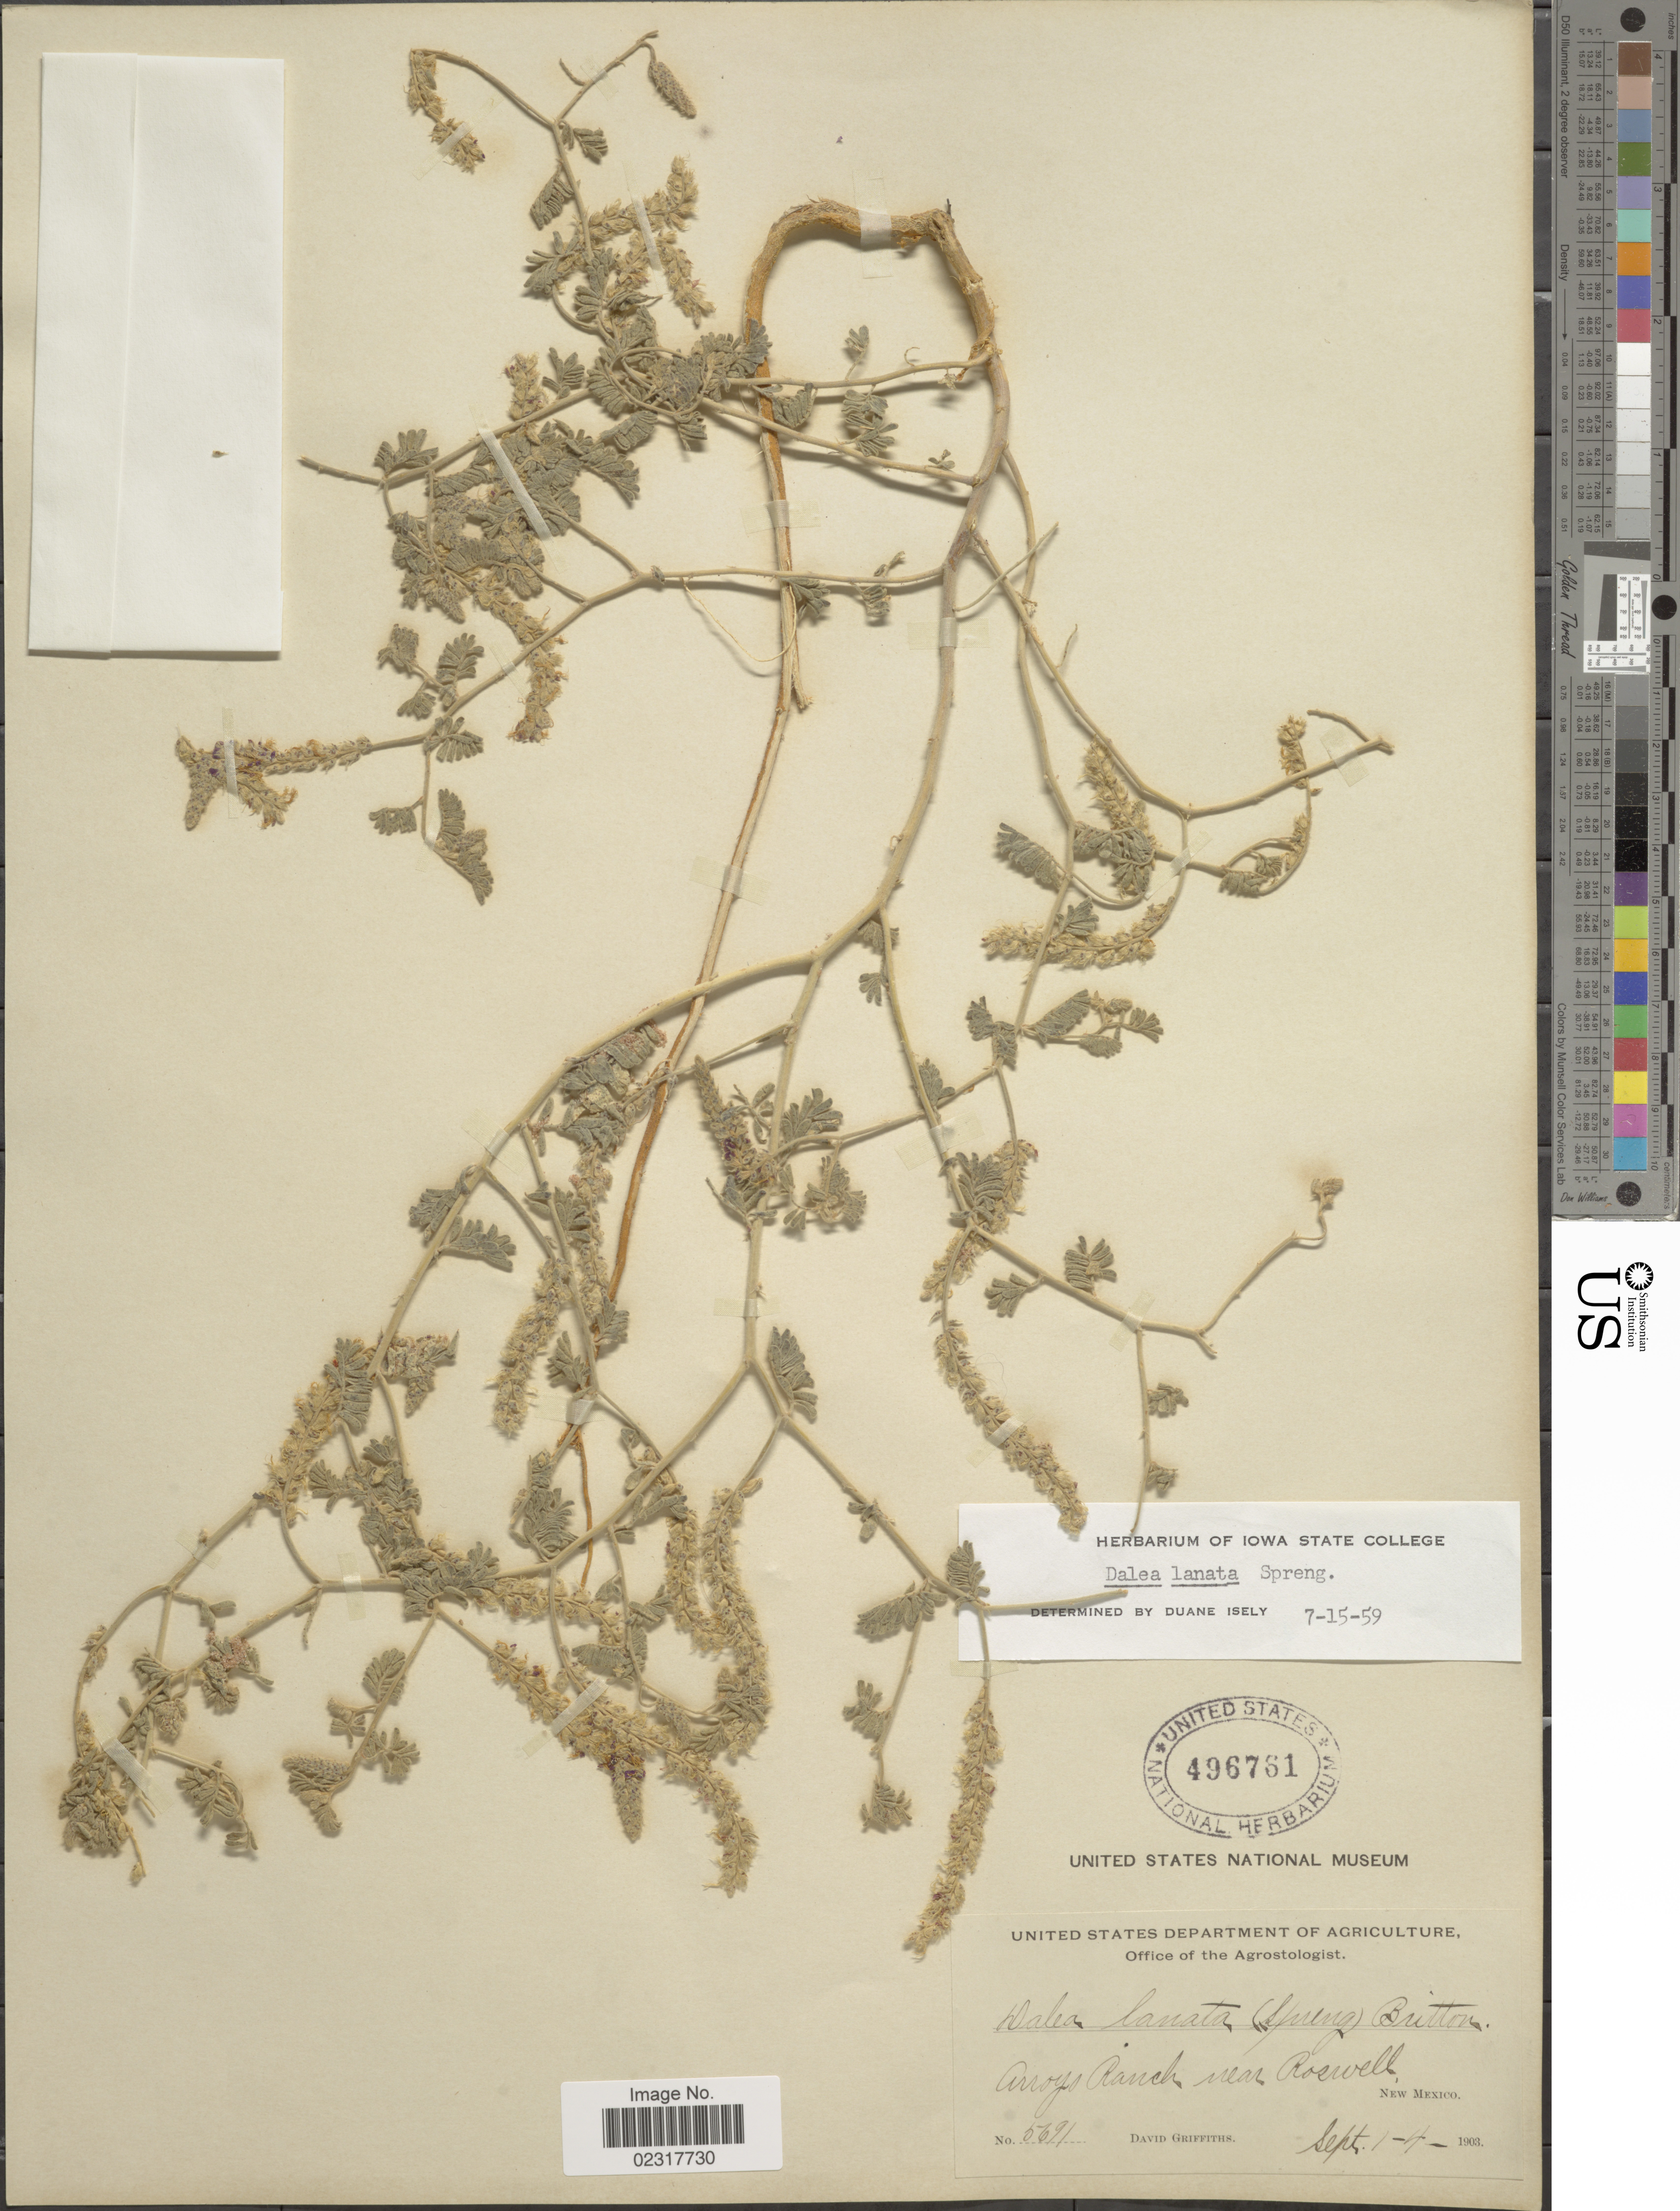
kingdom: Plantae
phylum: Tracheophyta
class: Magnoliopsida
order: Fabales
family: Fabaceae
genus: Dalea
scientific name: Dalea lanata var. lanata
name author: Spreng.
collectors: D. Griffiths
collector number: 5691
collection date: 1903-09-01/1903-09-04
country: United States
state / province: New Mexico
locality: Arroyo Ranch near Roswell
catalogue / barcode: US 596761